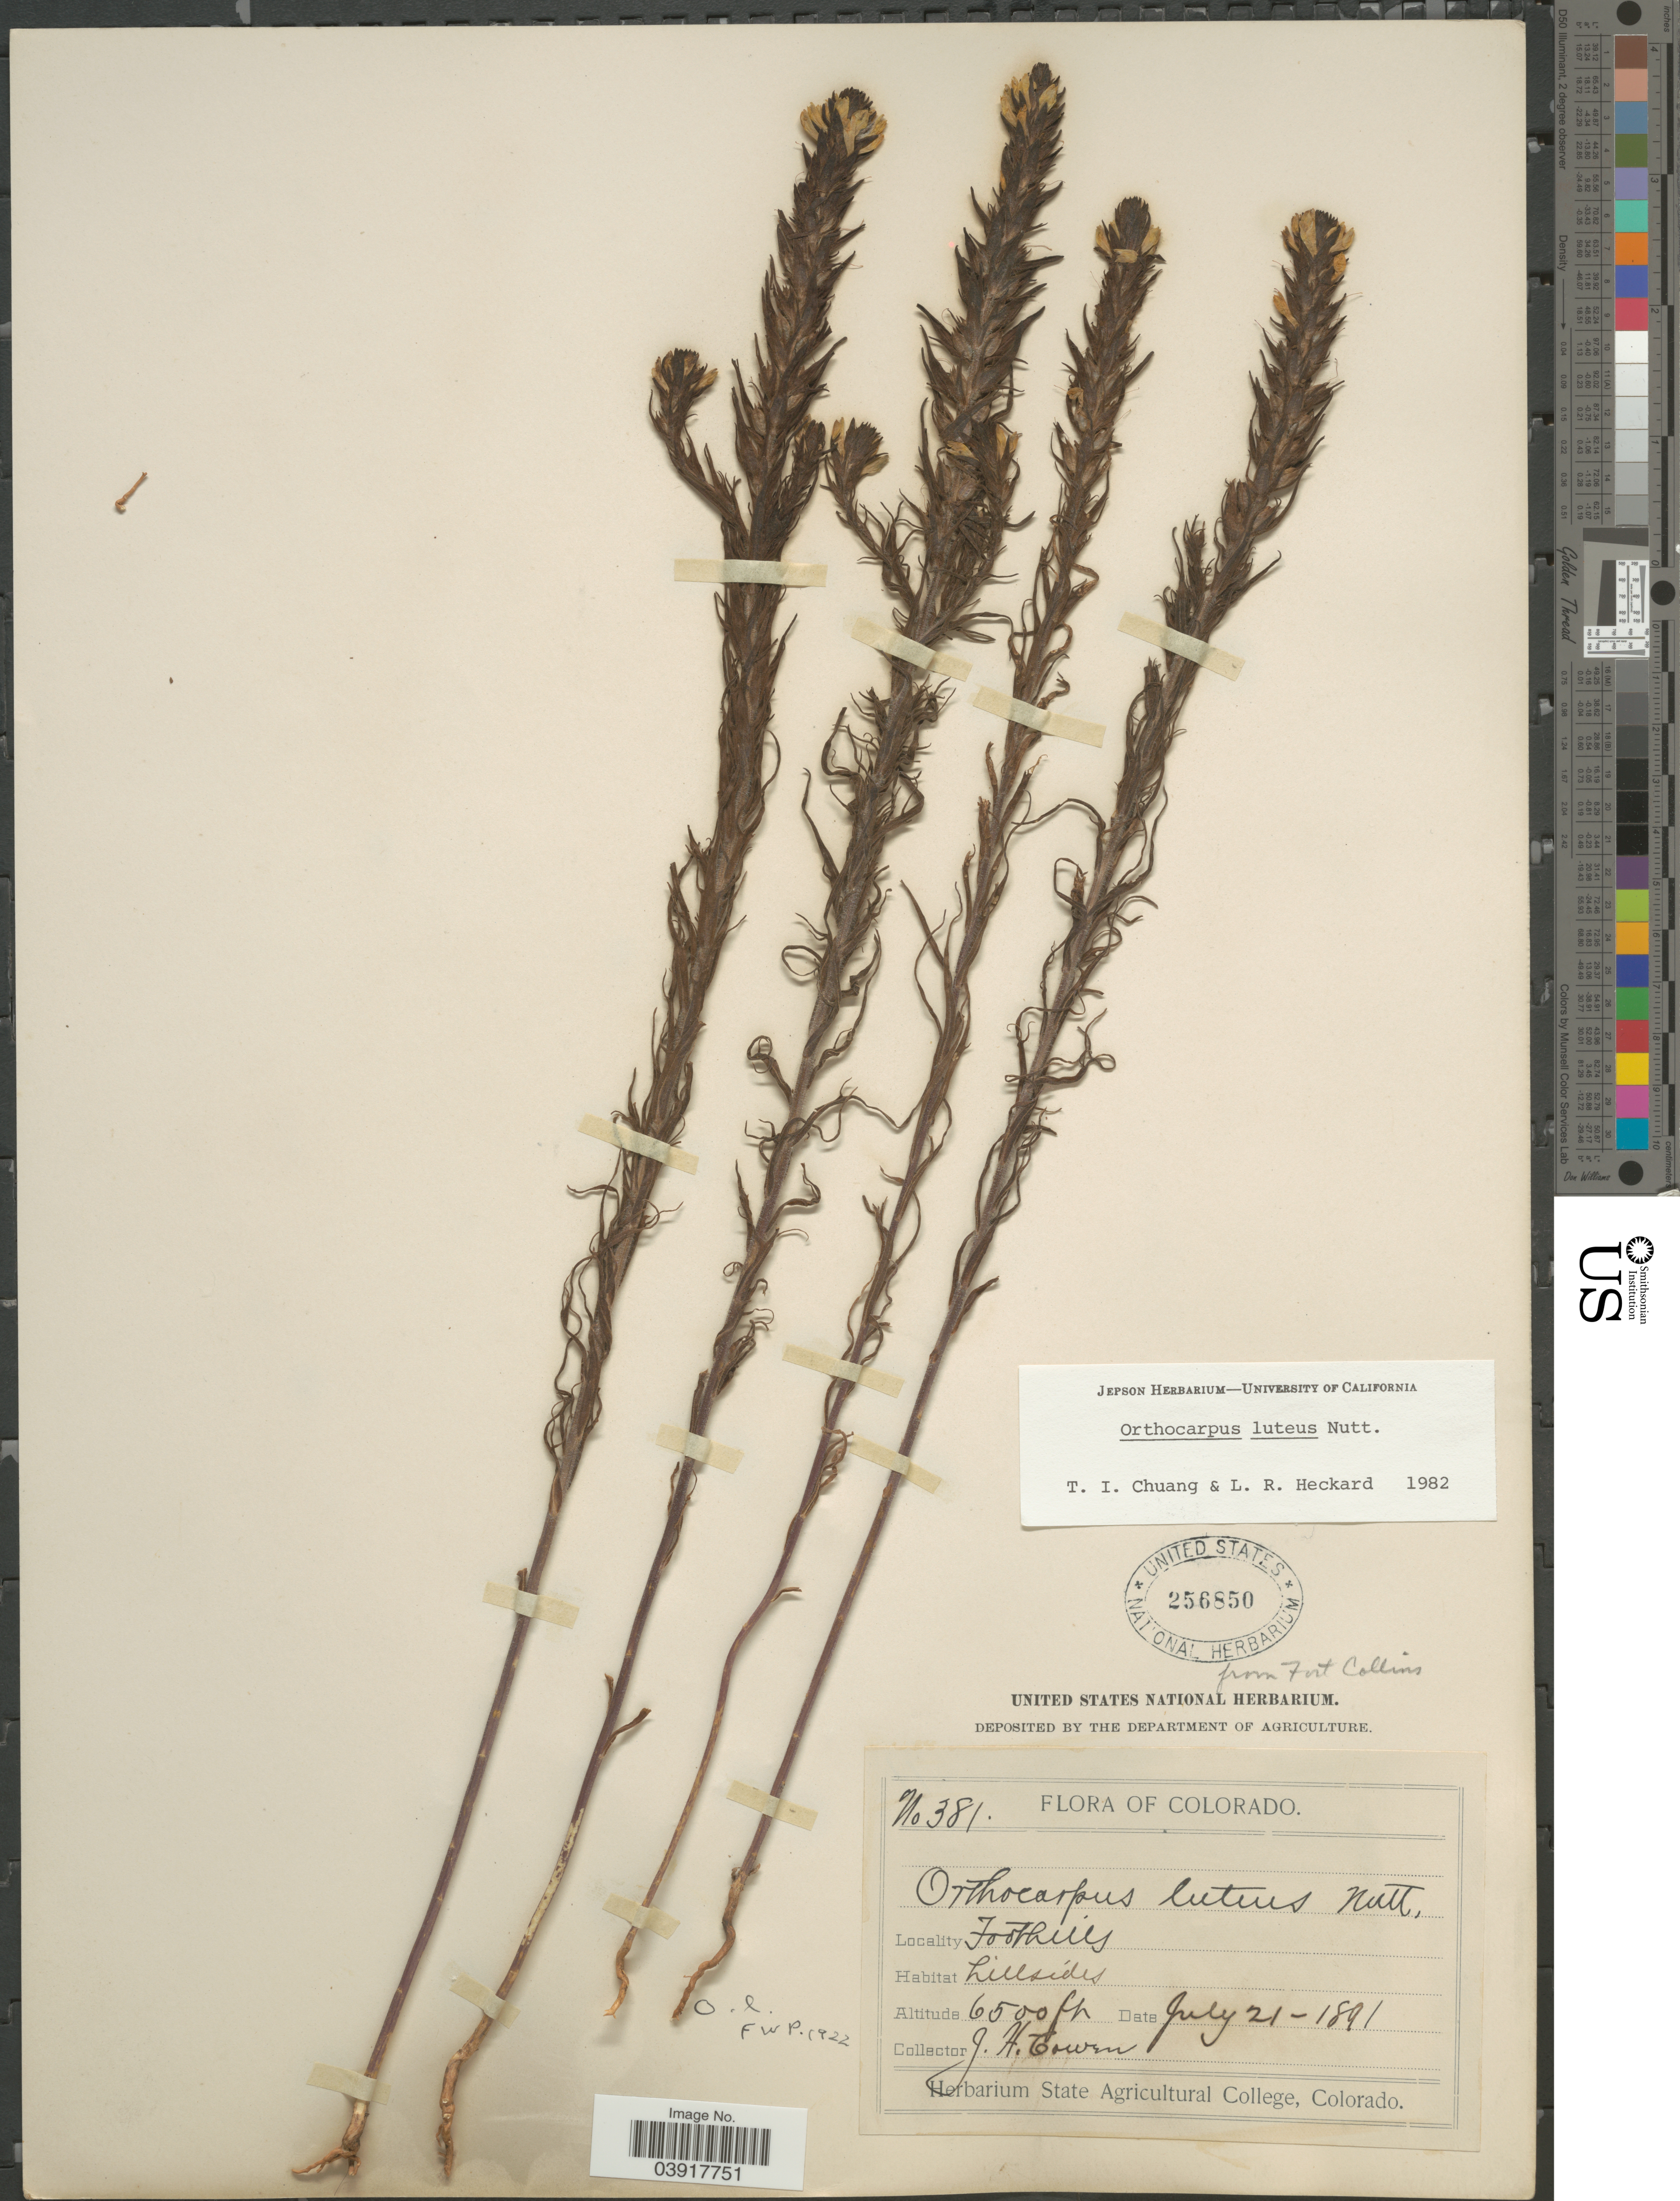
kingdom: Plantae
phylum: Tracheophyta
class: Magnoliopsida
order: Lamiales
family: Orobanchaceae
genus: Orthocarpus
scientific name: Orthocarpus luteus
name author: Nutt.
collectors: J. H. Cowan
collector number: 381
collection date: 1891-07-21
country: United States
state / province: Colorado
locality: Foothills. Fort Collins.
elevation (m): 1981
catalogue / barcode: US 256850